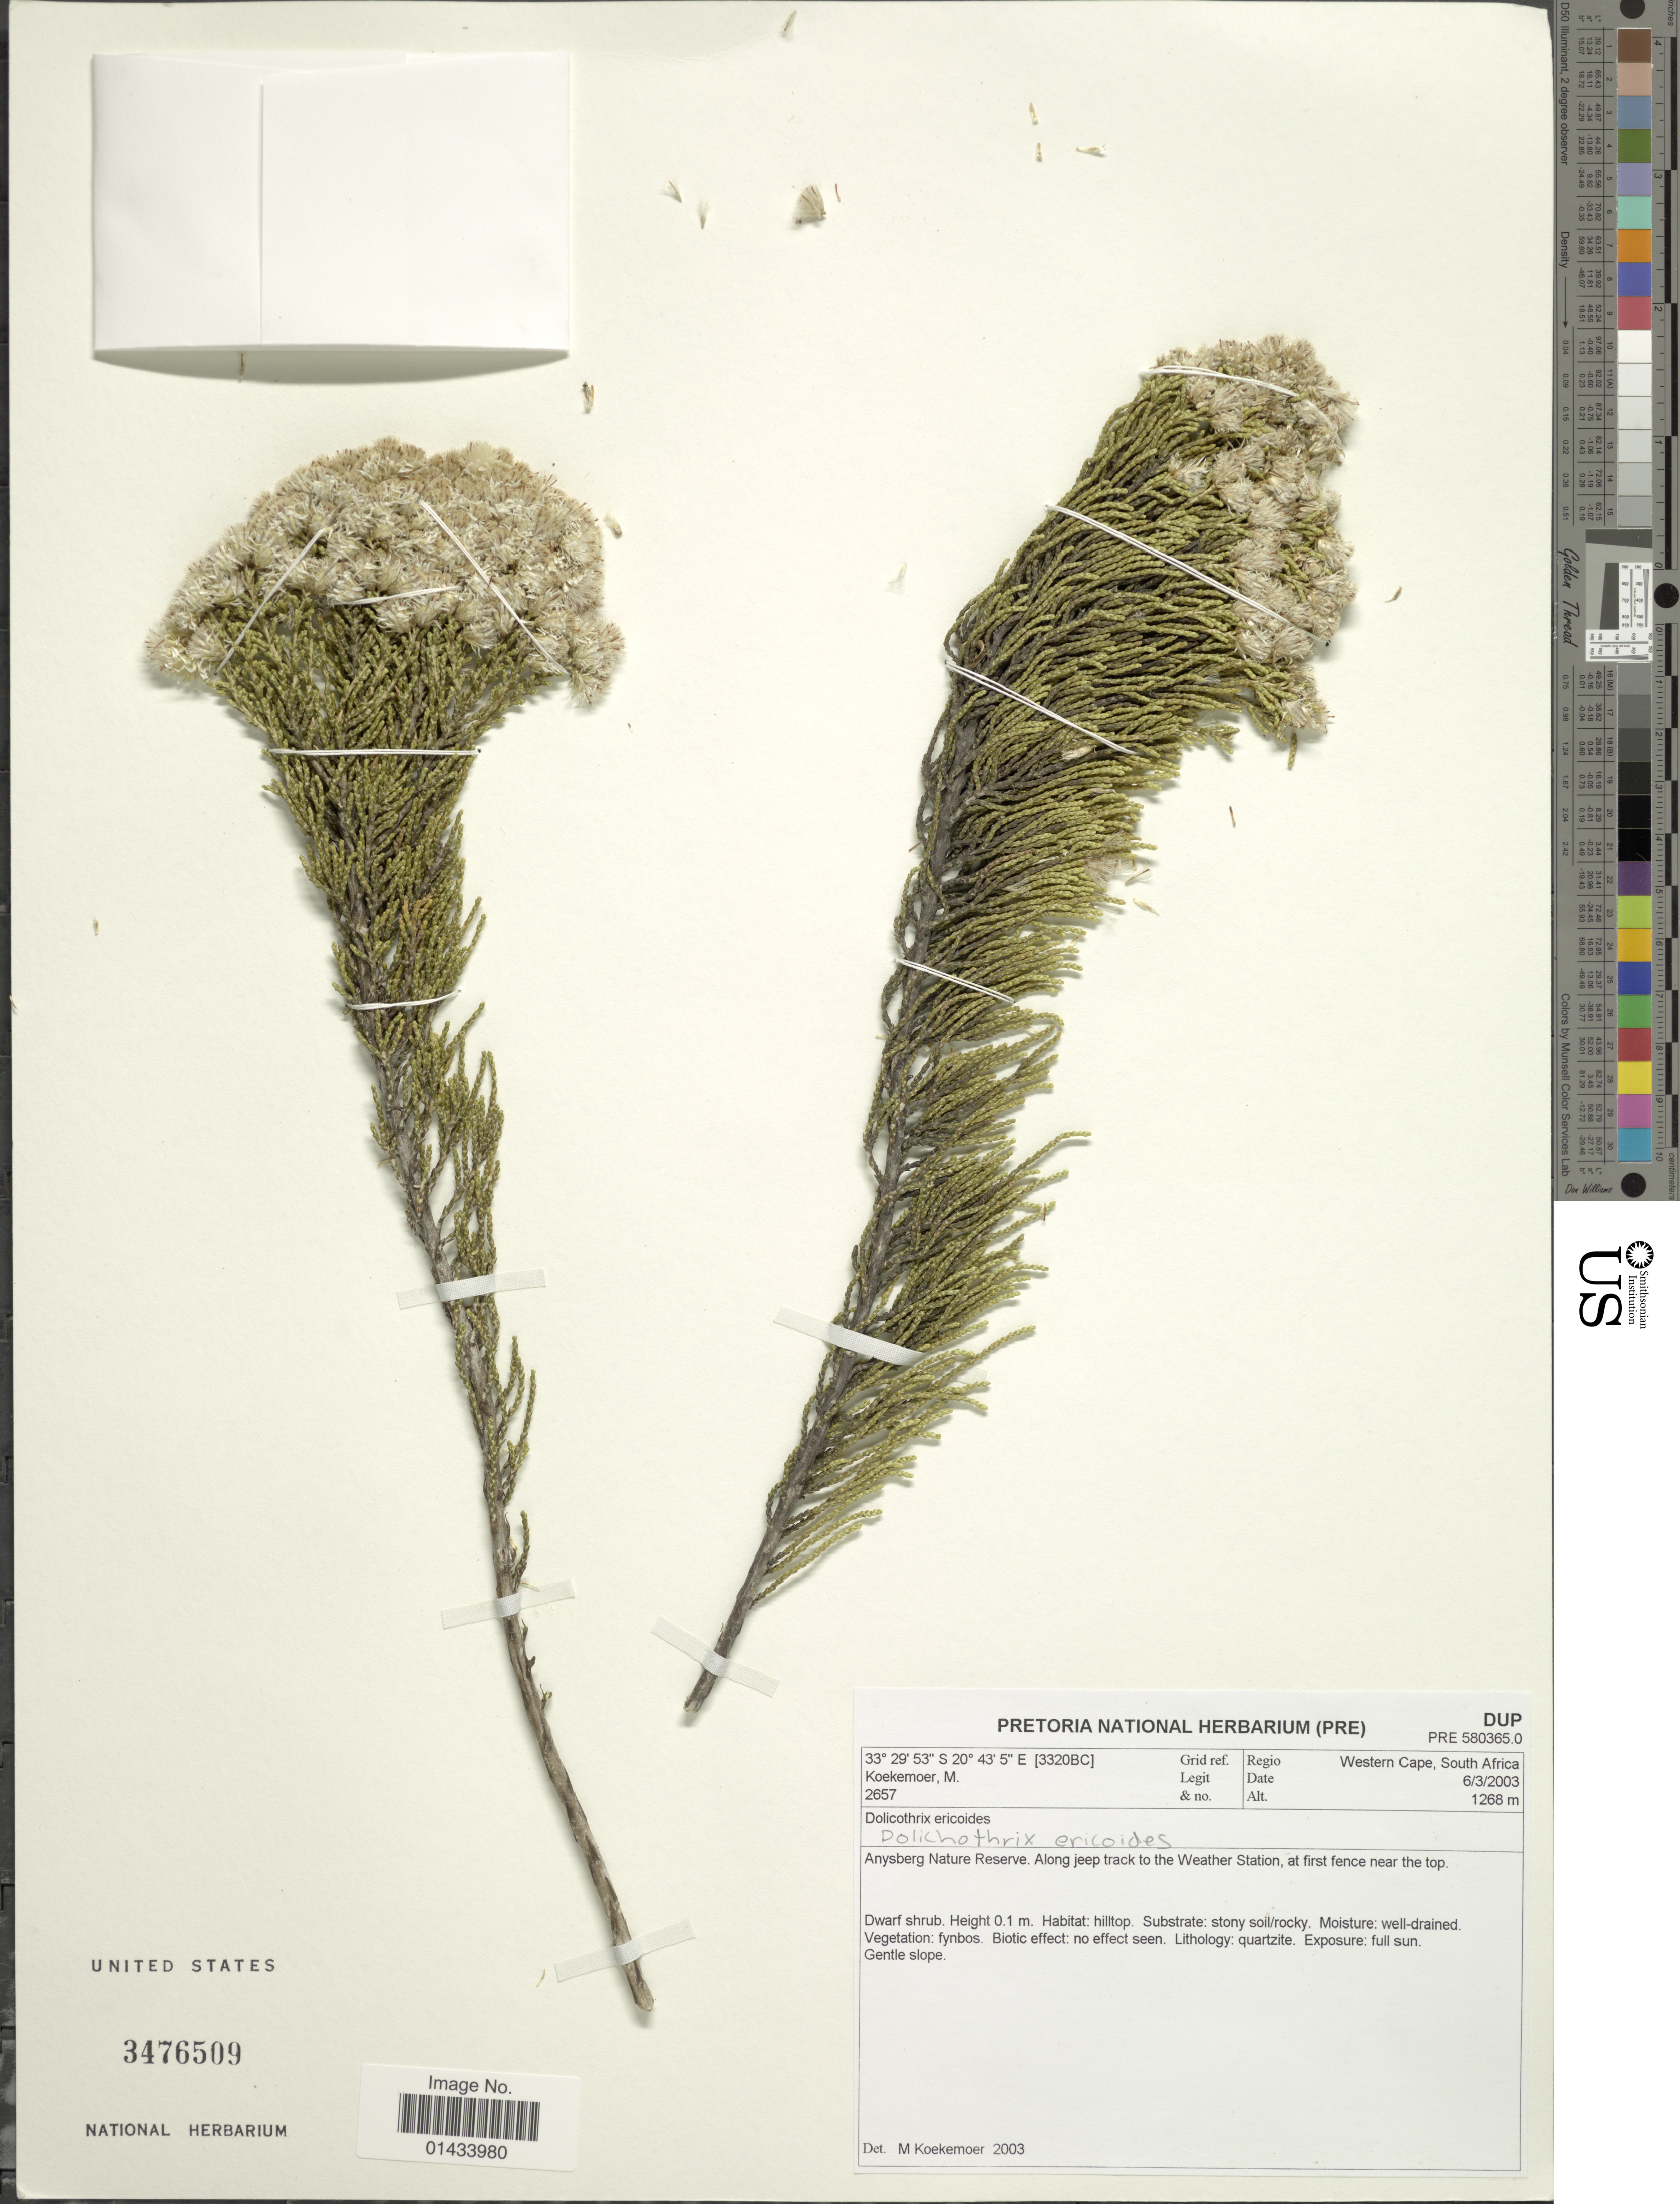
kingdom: Plantae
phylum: Tracheophyta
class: Magnoliopsida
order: Asterales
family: Asteraceae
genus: Dolichothrix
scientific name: Dolichothrix ericoides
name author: (Lam.) Hilliard & B.L. Burtt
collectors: M. Koekemoer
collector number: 267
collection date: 2003-03-06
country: South Africa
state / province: Western Cape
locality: Anysberg Nature Reserve, along jeep track to the Weather Station, at first fence near the top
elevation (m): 1268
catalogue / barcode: US 3476509